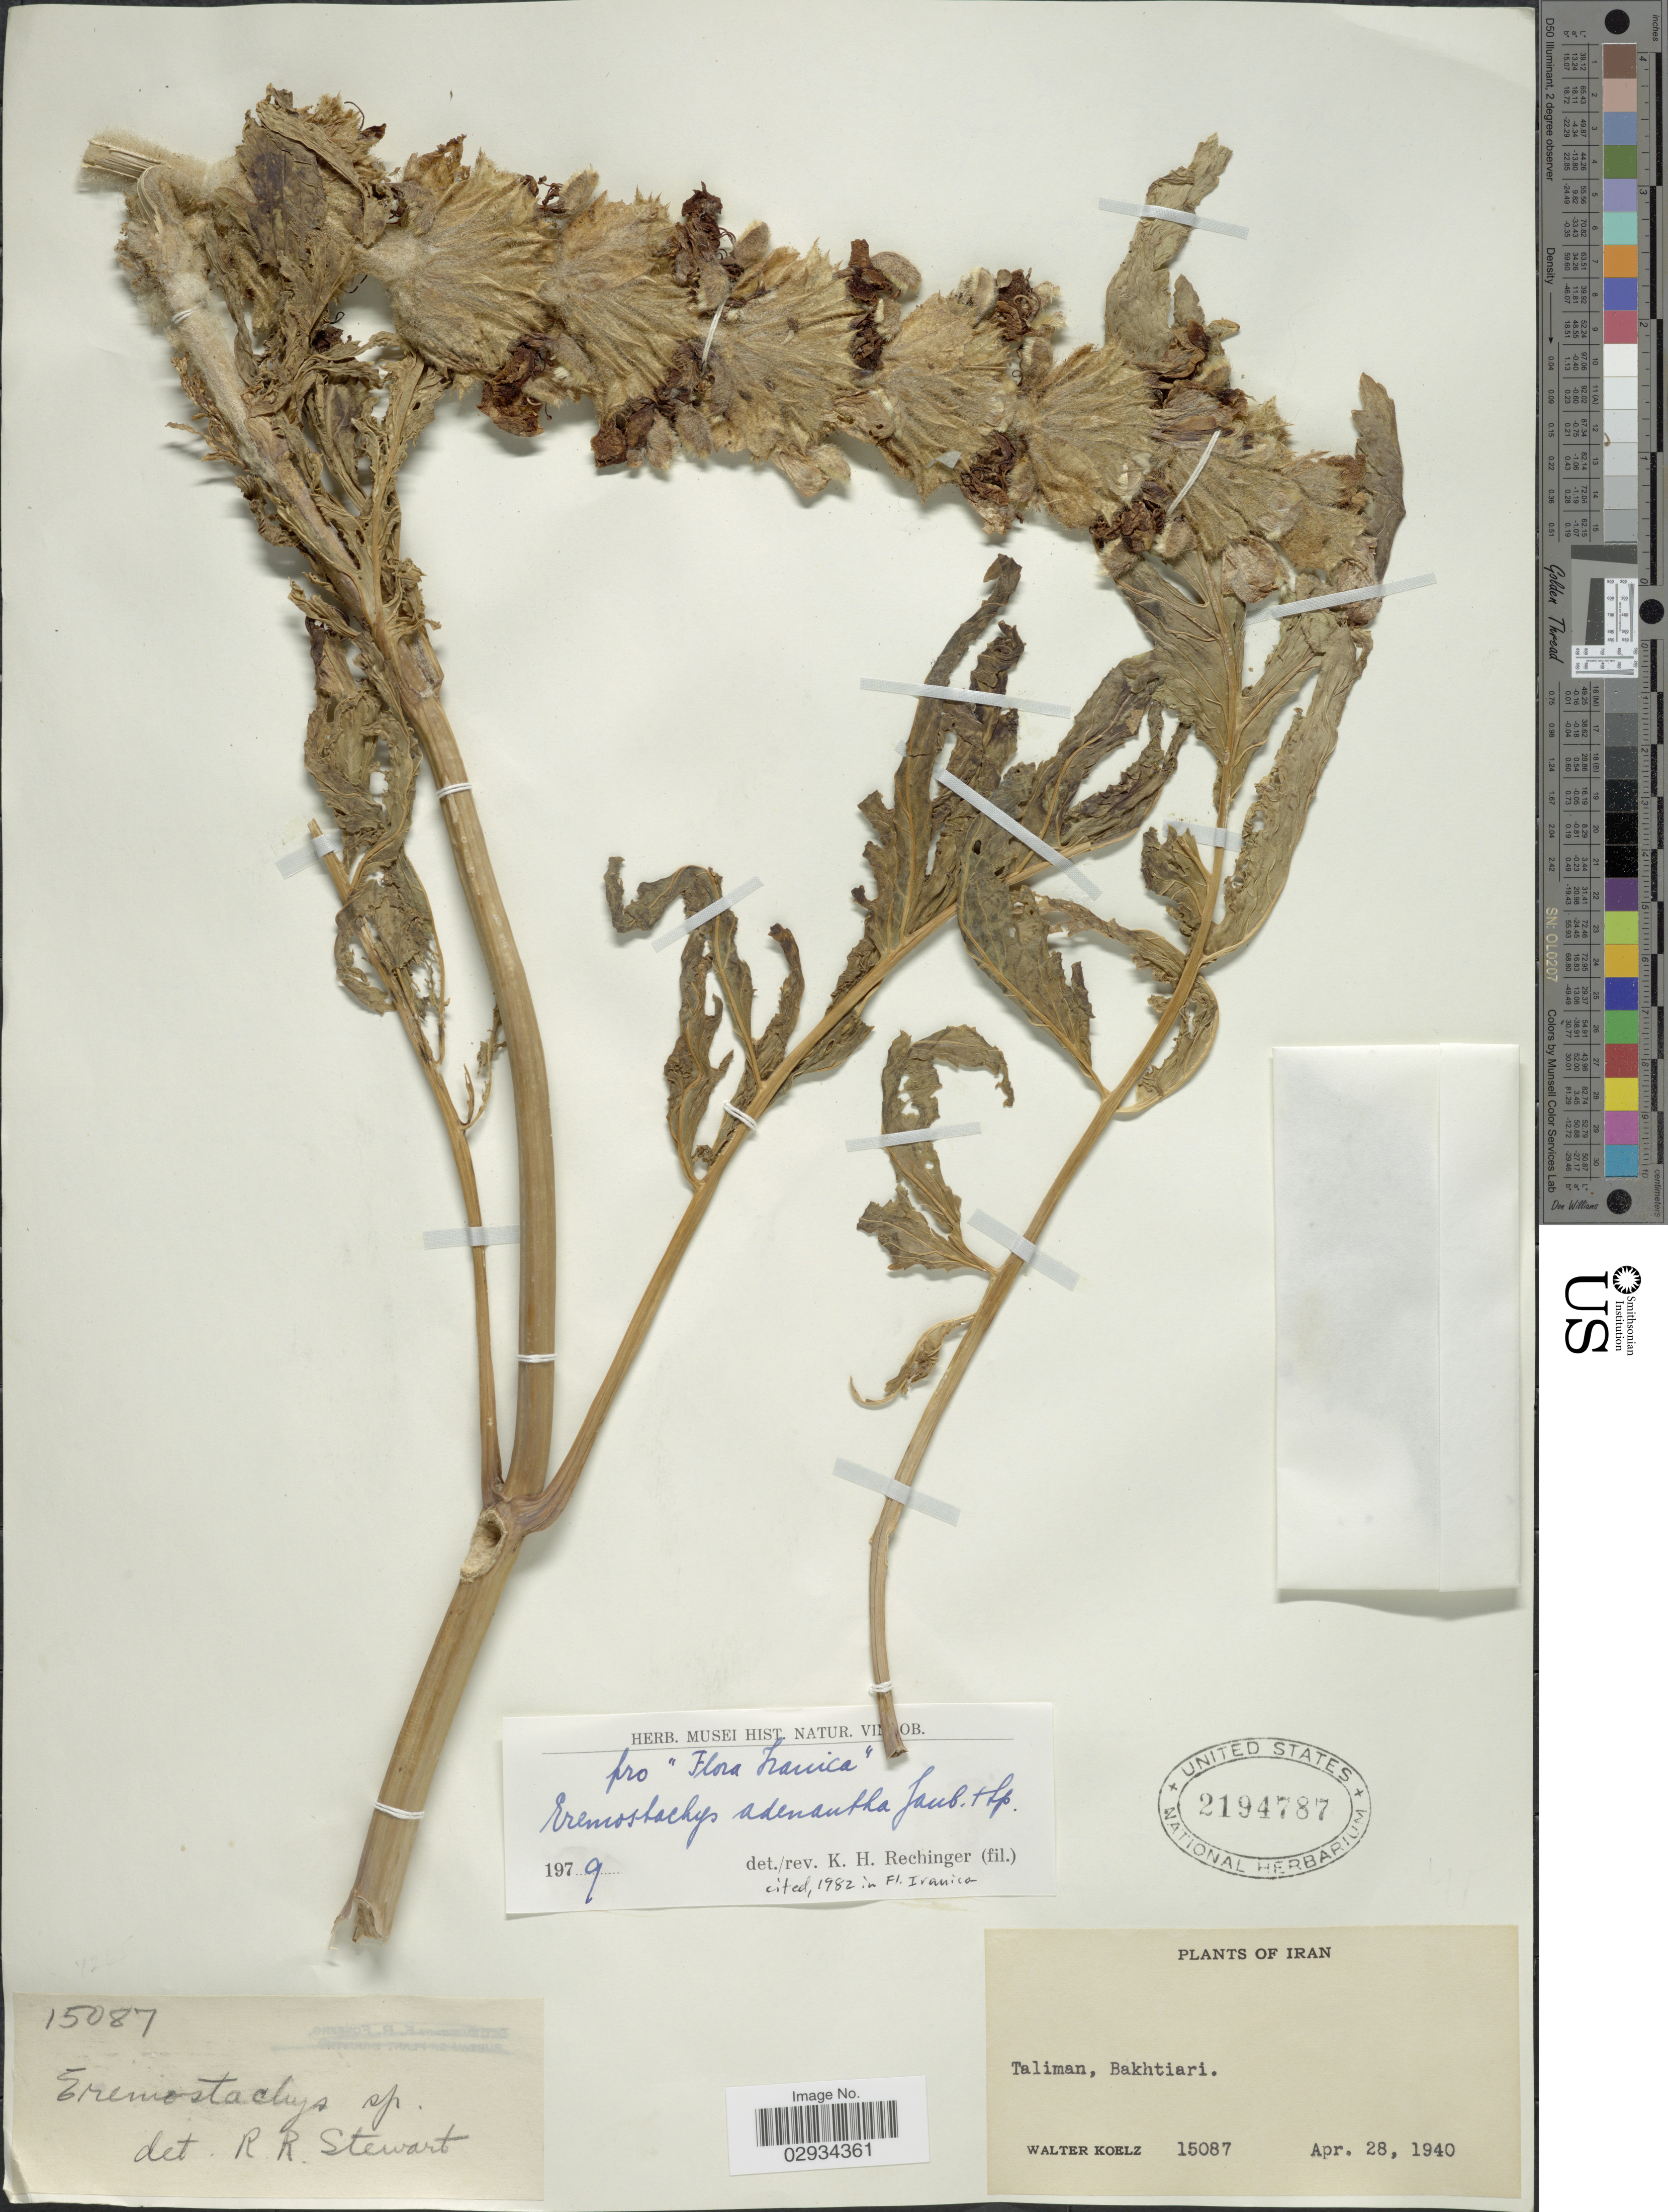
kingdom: Plantae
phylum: Tracheophyta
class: Magnoliopsida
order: Lamiales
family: Lamiaceae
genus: Eremostachys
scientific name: Eremostachys adenantha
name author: Jaub. & Spach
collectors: W. N. Koelz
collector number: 15087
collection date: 1940-04-28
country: Iran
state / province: Chahar Mahaal and Bakhtiari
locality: Taliman, Bakhtiari.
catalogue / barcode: US 2194787